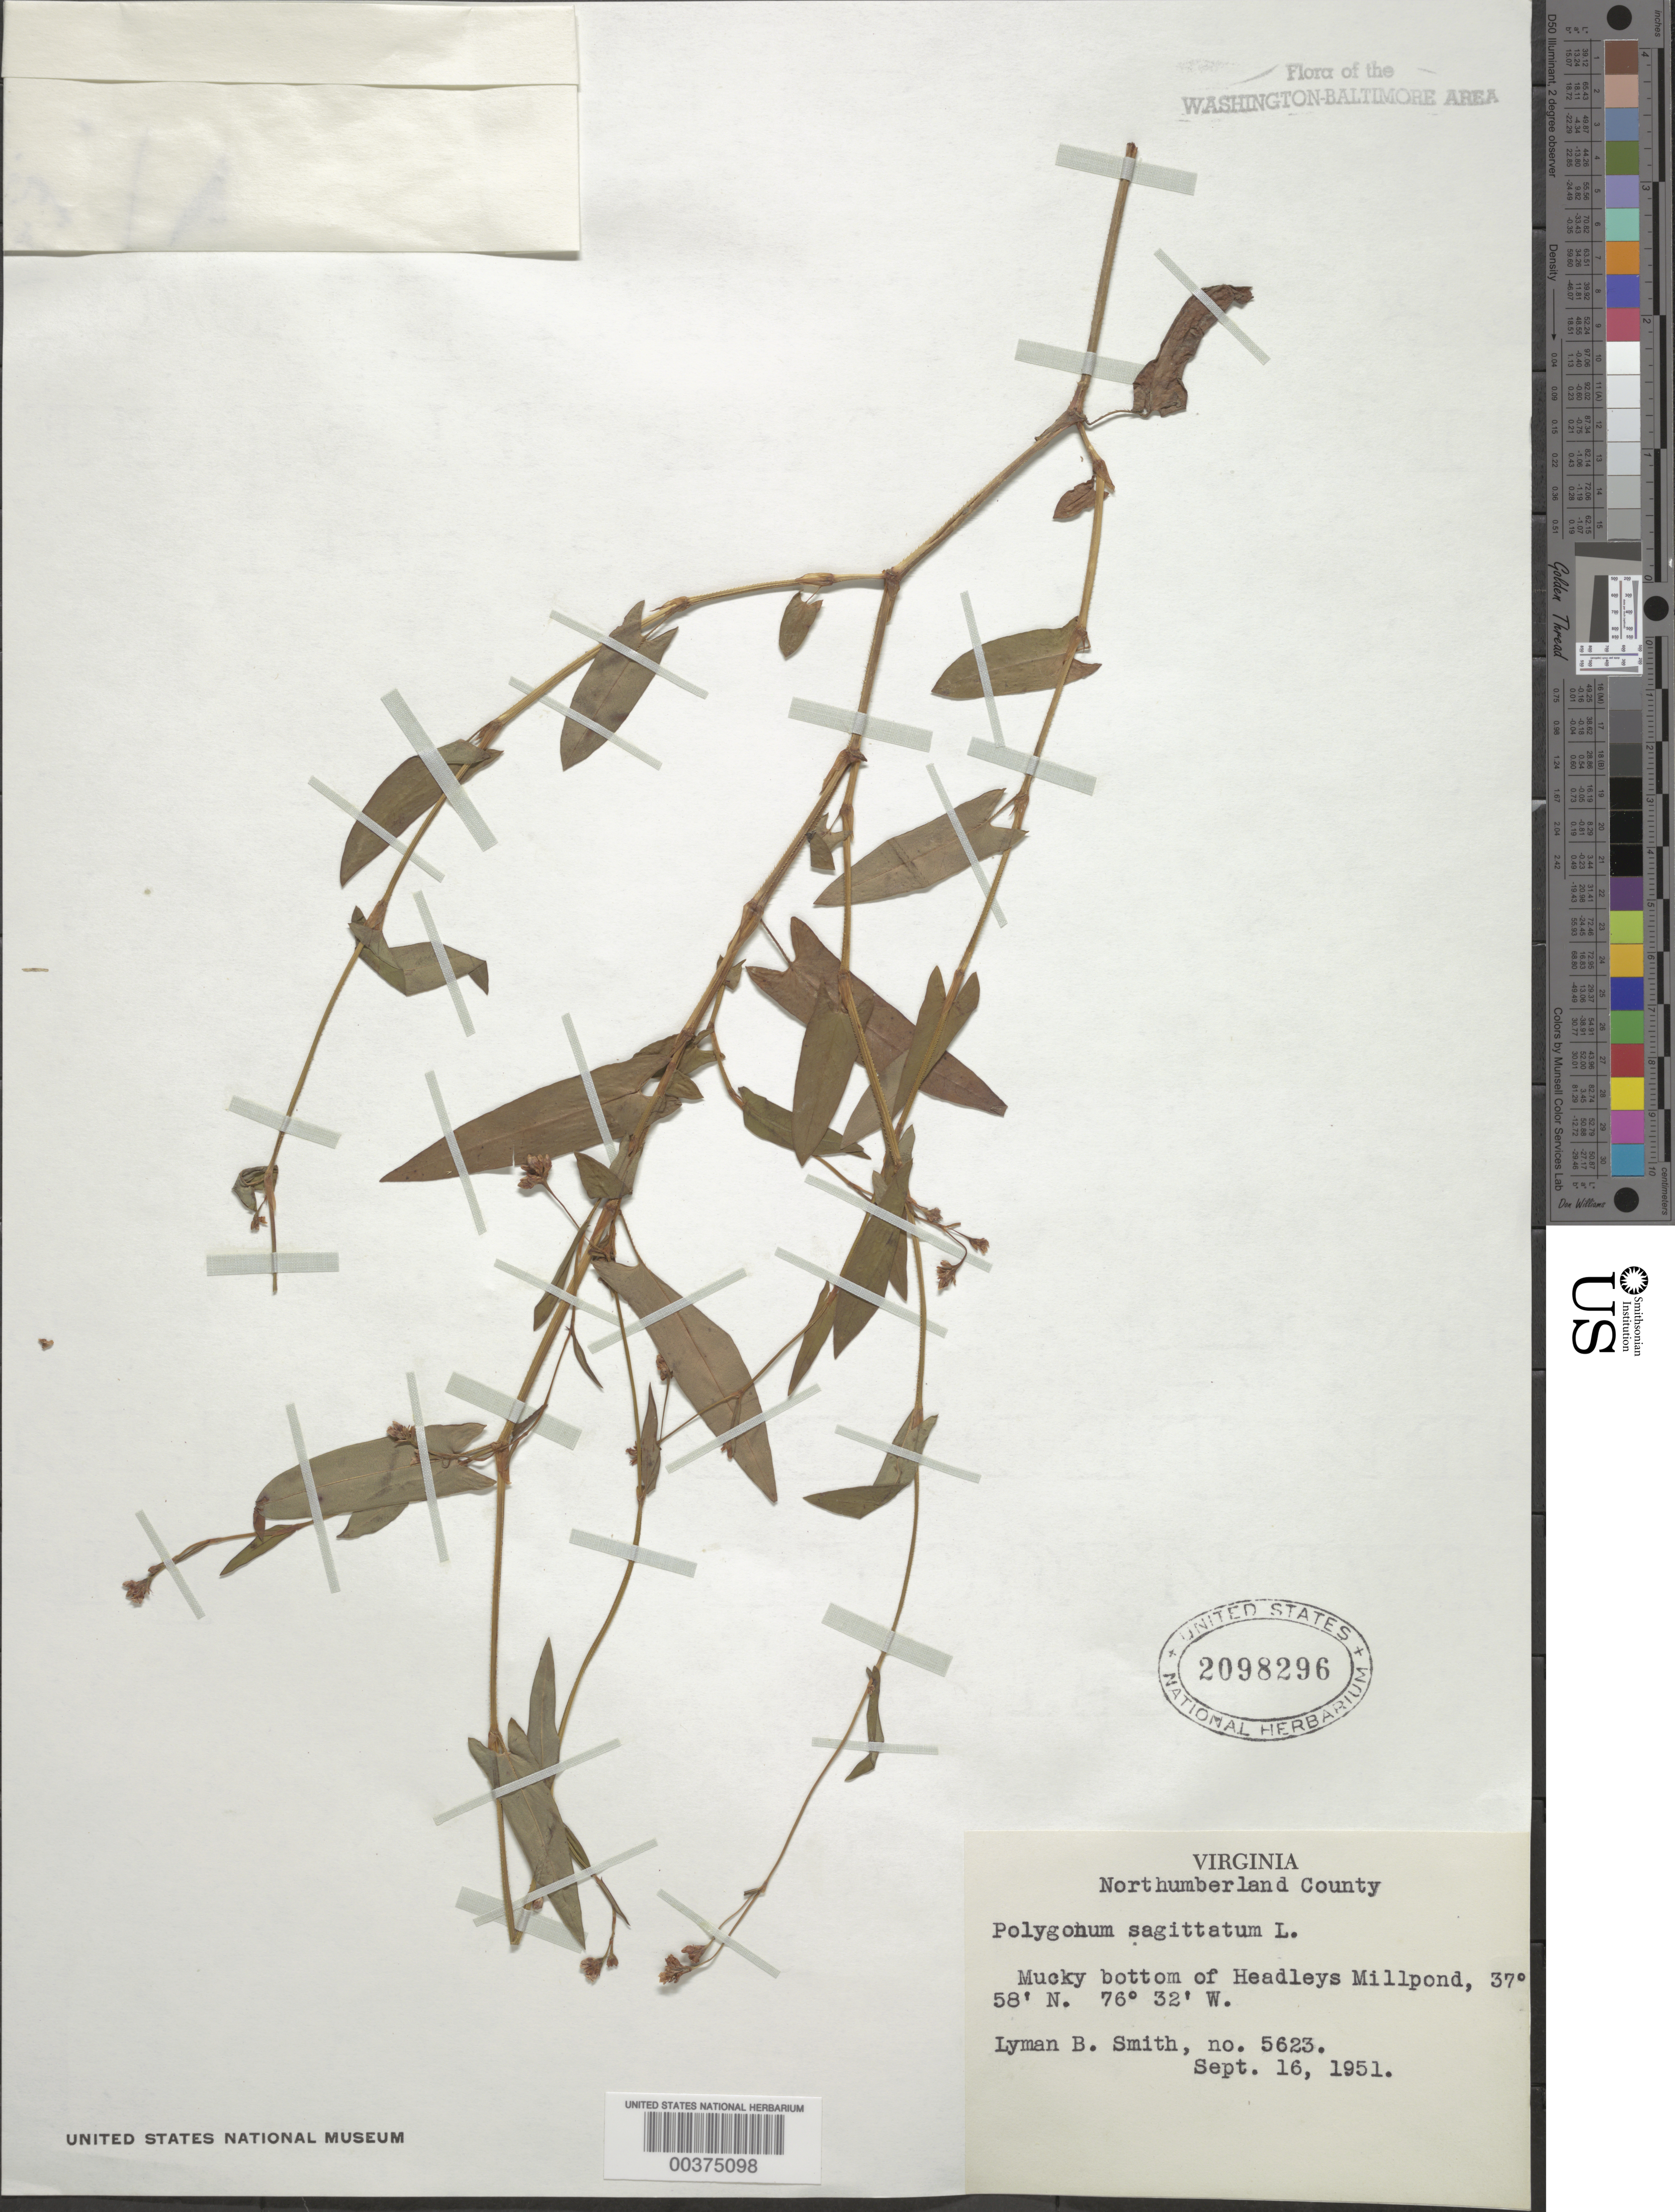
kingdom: Plantae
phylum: Tracheophyta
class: Magnoliopsida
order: Caryophyllales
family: Polygonaceae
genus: Persicaria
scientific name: Persicaria sagittata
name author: (L.) H. Gross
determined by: Atha, D. E.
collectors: L. Smith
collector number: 5623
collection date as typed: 16 Sep 1951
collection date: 1951-09-16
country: United States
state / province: Virginia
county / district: Northumberland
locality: Headleys Millpond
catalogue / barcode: US 2098296